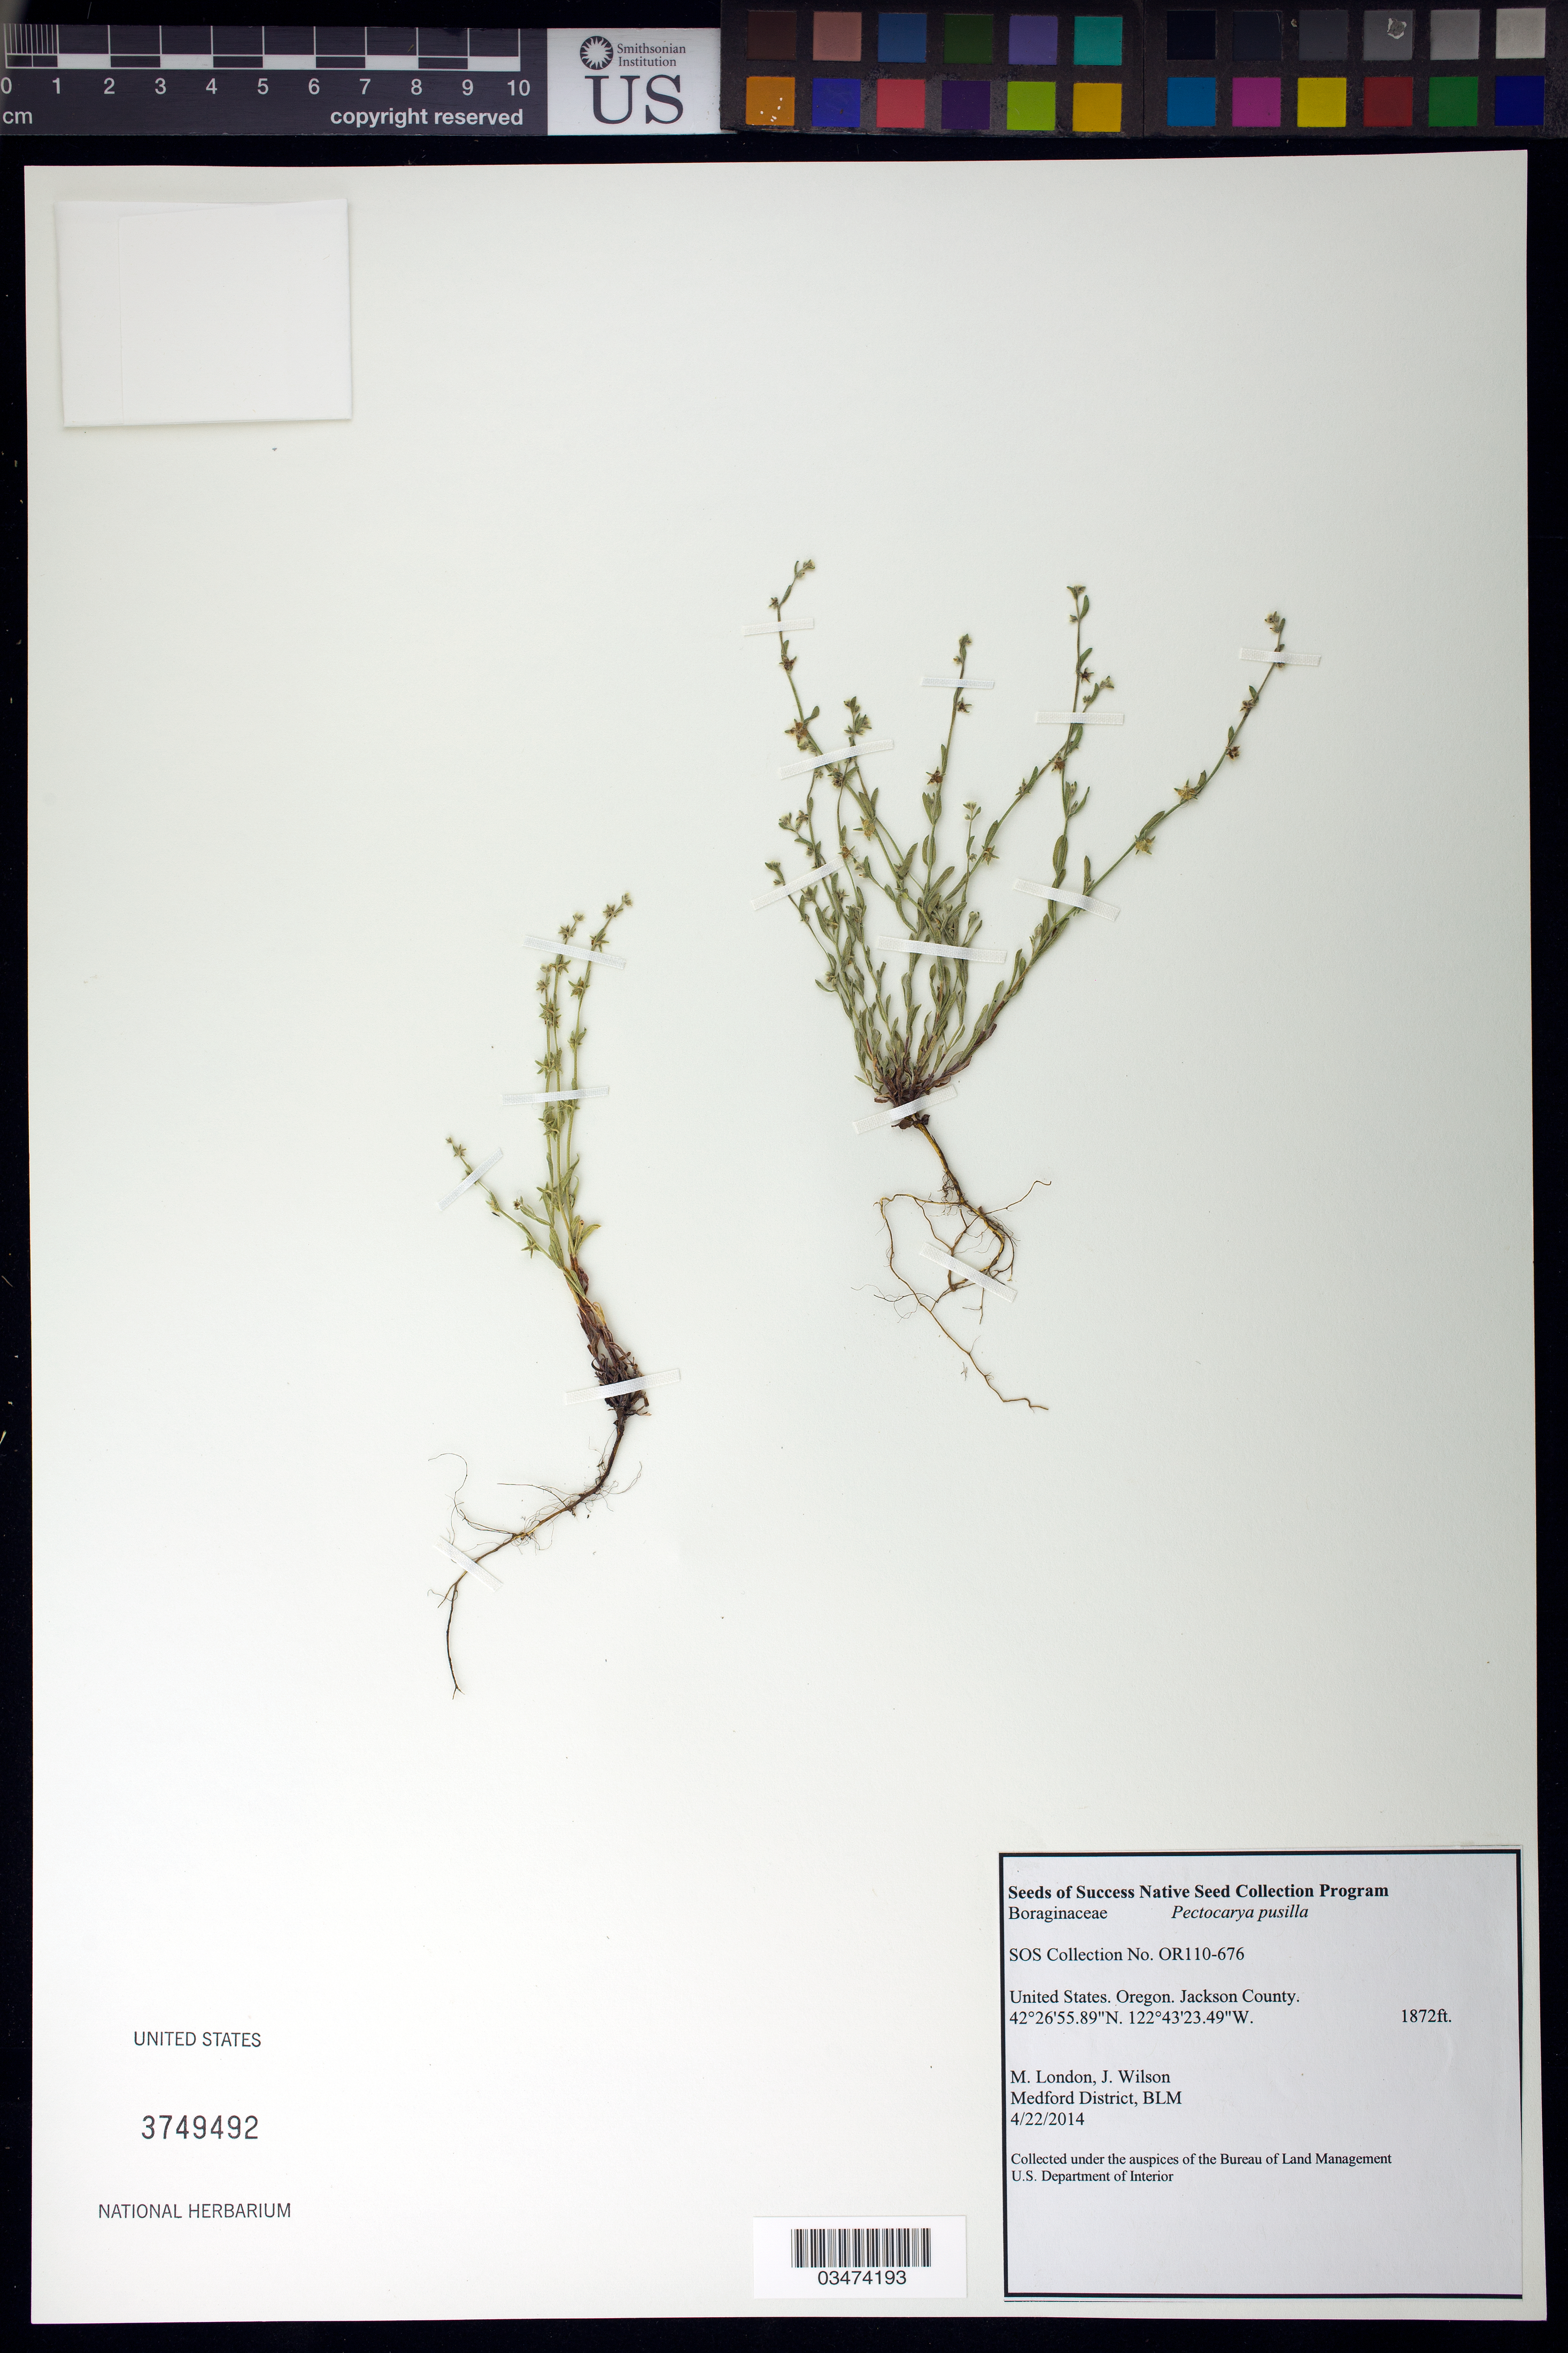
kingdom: Plantae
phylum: Tracheophyta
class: Magnoliopsida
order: Boraginales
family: Boraginaceae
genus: Pectocarya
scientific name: Pectocarya pusilla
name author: (A. DC.) A. Gray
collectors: M. London & J. Wilson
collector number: OR110-676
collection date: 2014-04-22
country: United States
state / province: Oregon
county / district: Jackson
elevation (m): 571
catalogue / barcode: US 3749492